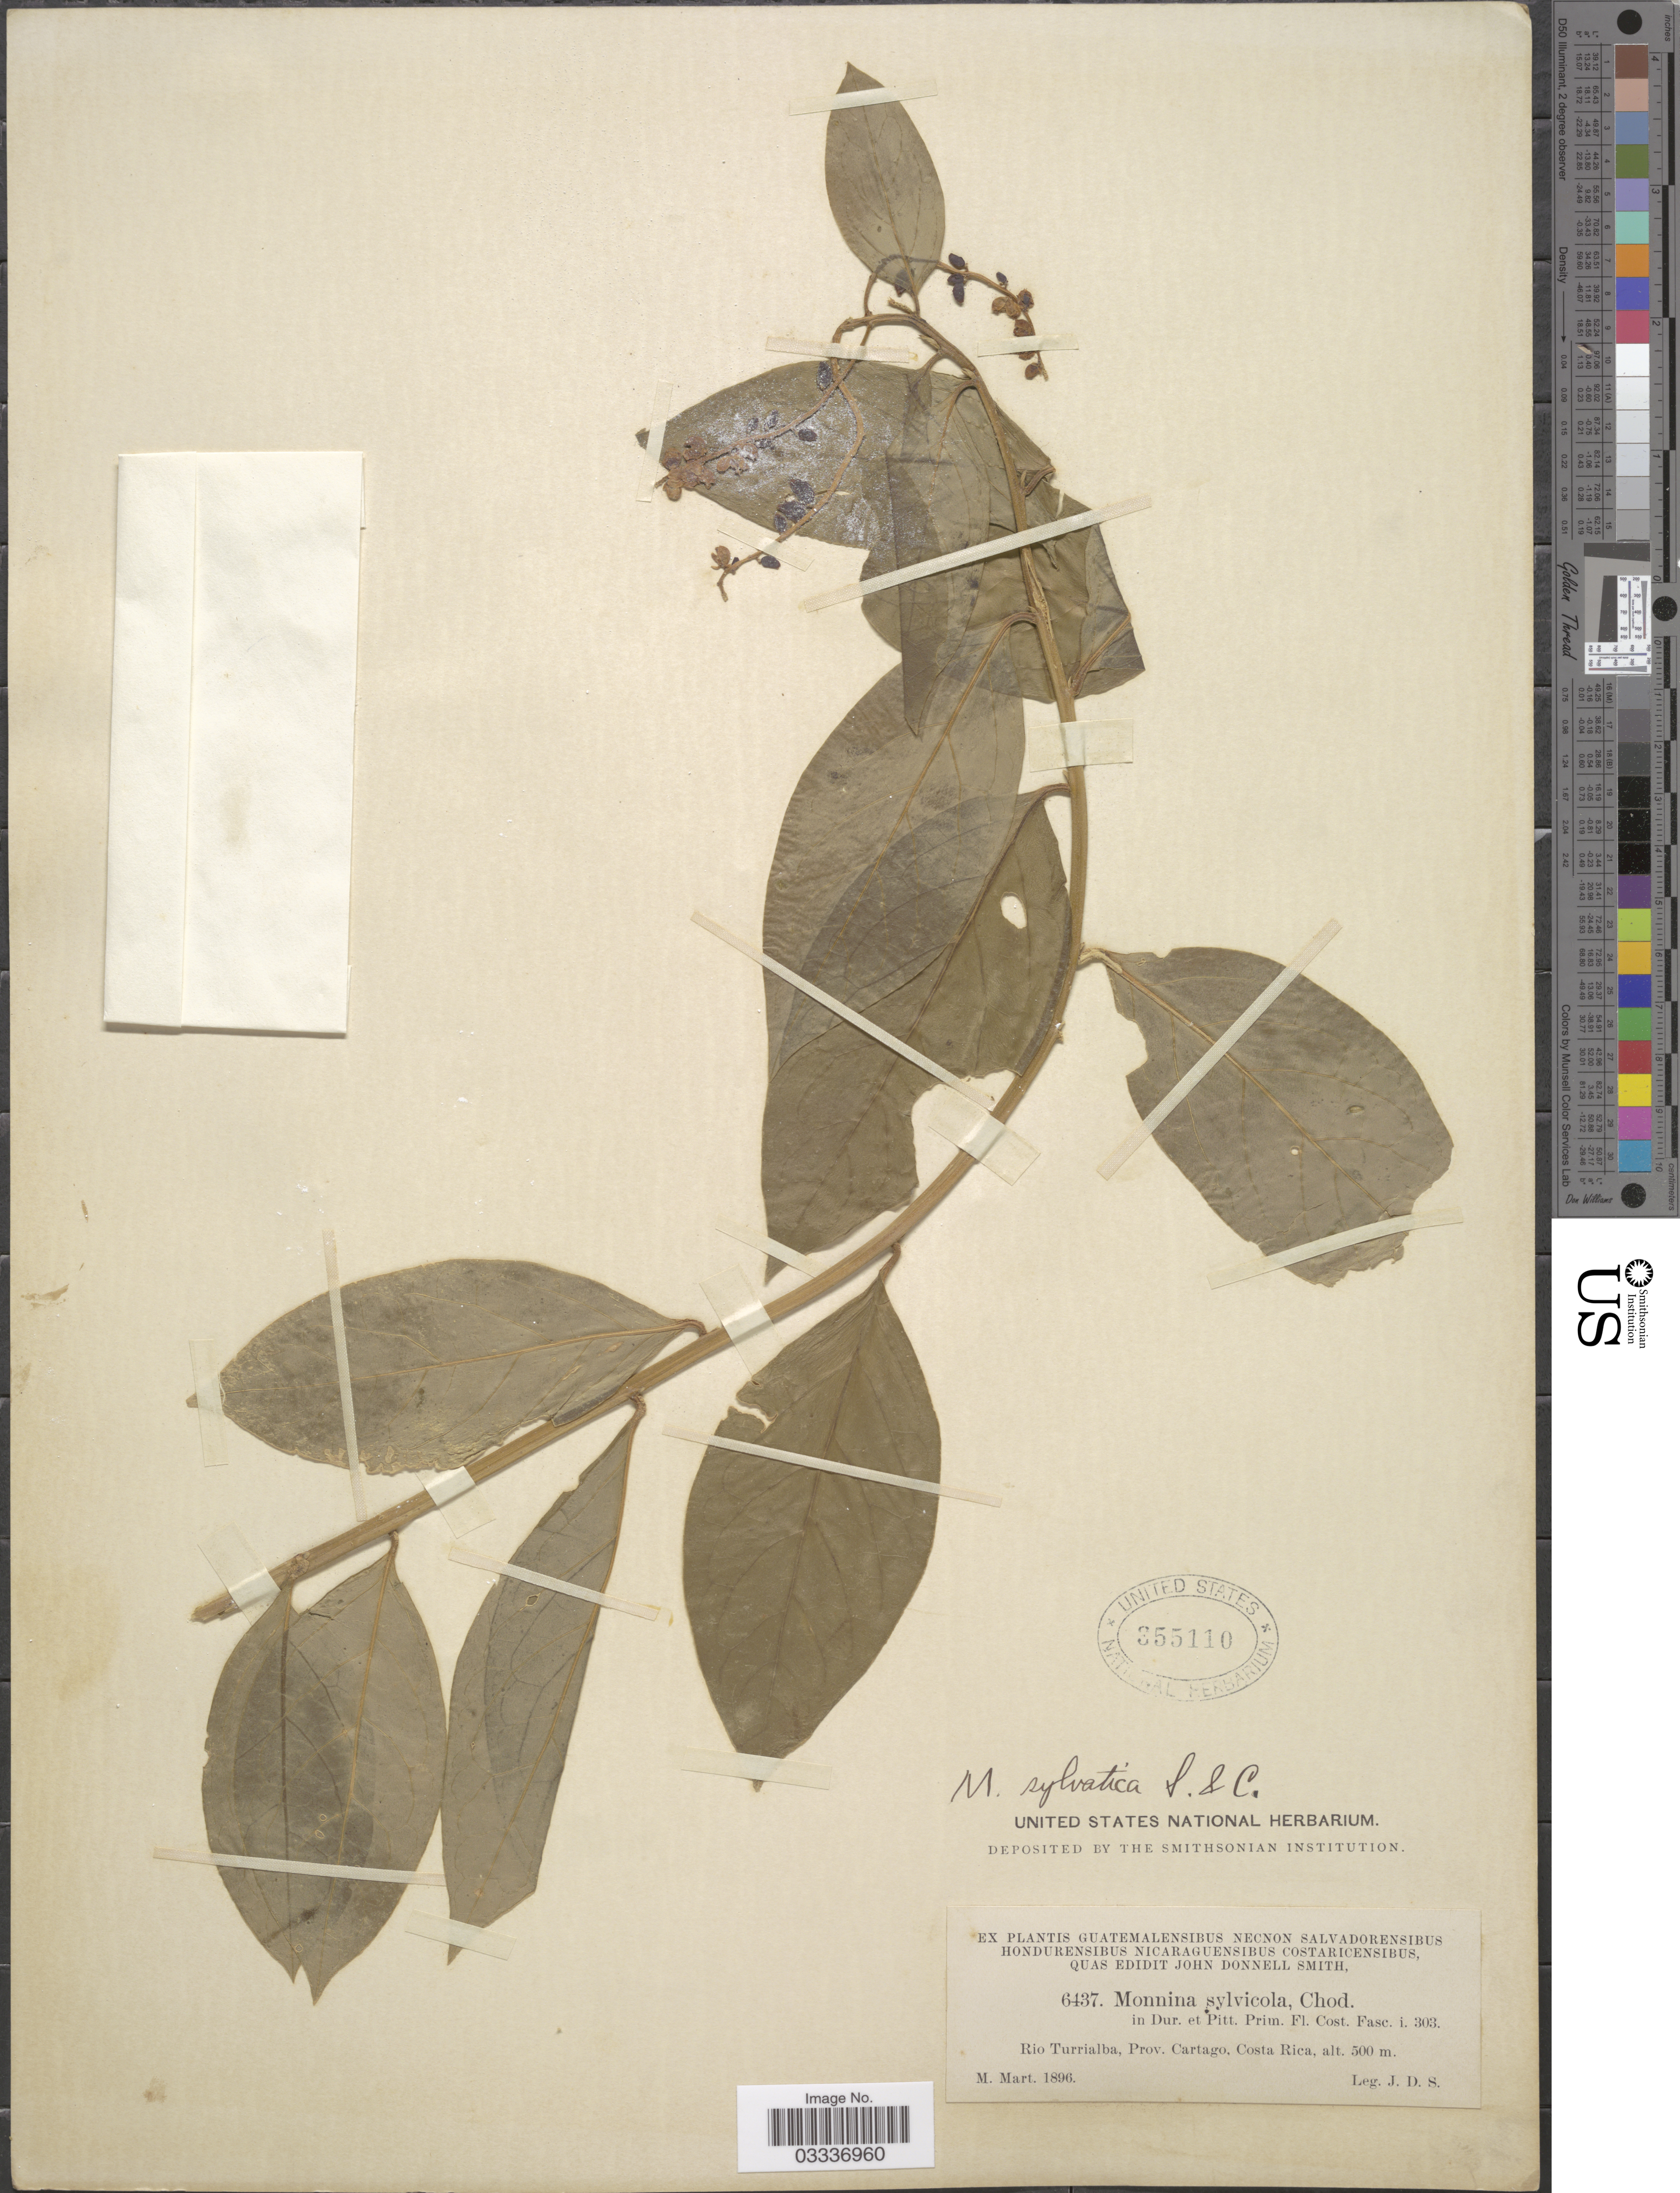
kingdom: Plantae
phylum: Tracheophyta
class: Magnoliopsida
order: Fabales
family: Polygalaceae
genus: Monnina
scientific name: Monnina sylvatica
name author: Schltdl. & Cham.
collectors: J. Donnell Smith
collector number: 6437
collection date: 1896-03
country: Costa Rica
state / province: Cartago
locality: Rio Turrialba.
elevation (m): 500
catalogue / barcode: US 355110